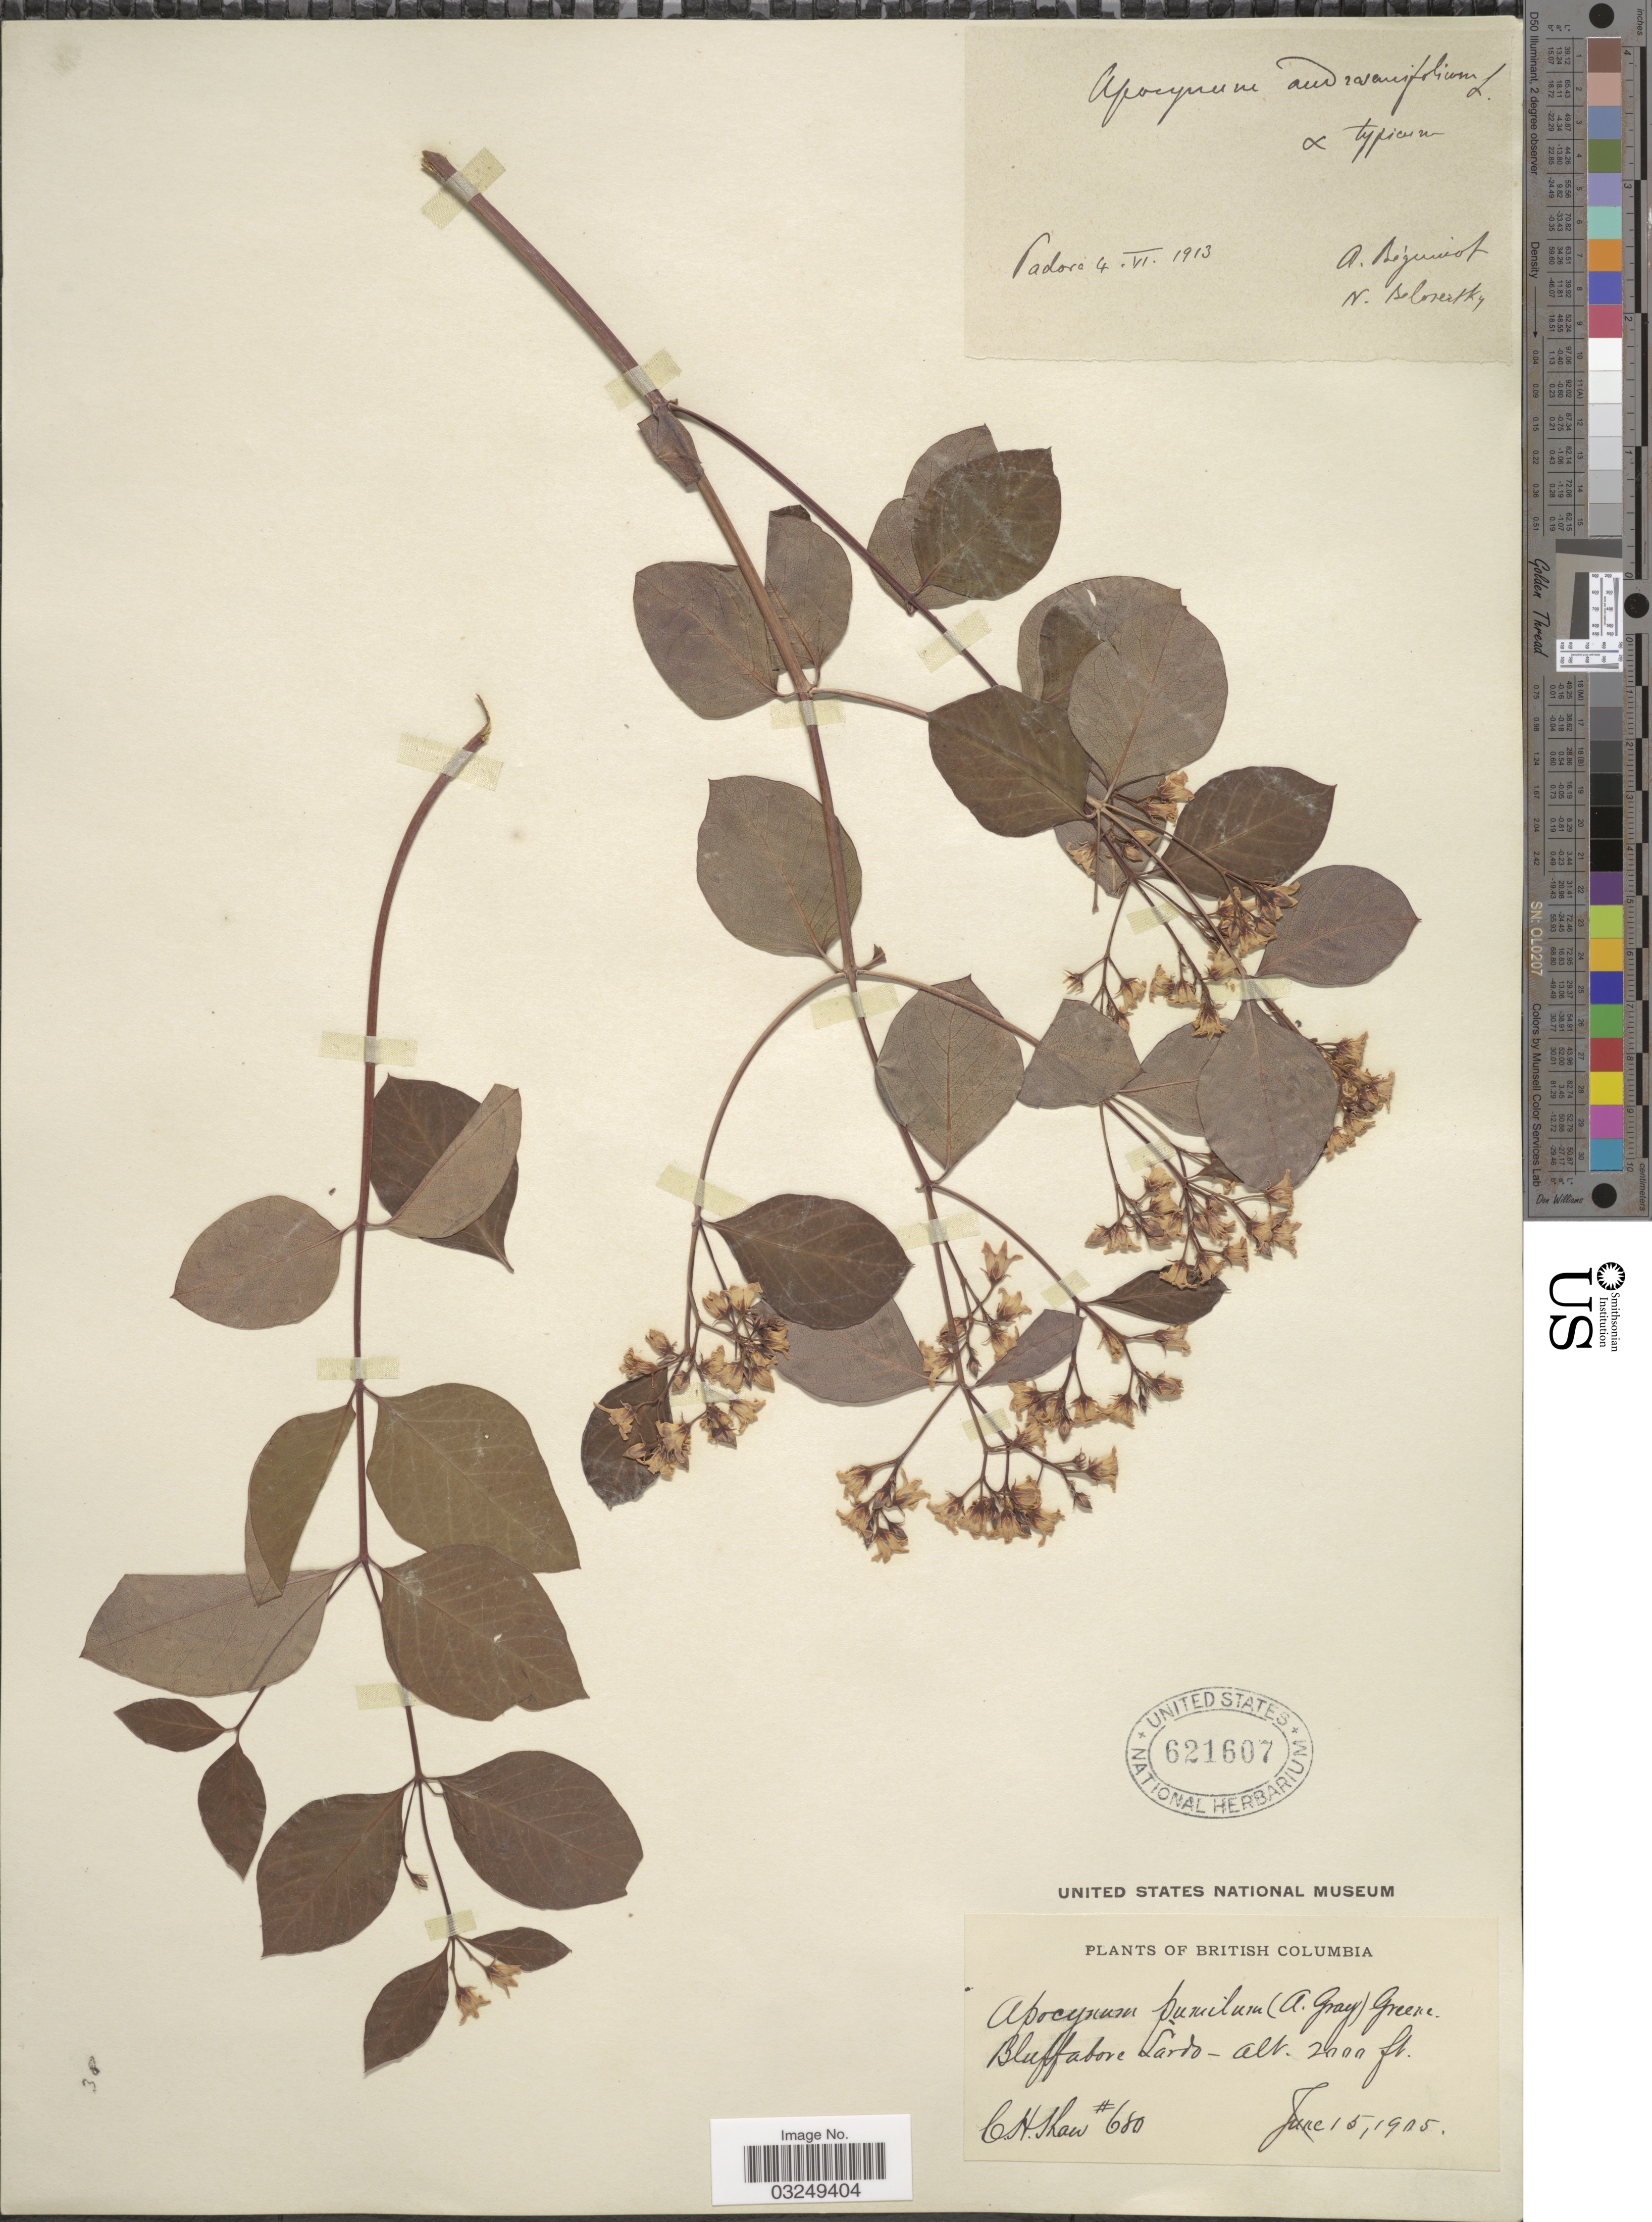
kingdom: Plantae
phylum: Tracheophyta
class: Magnoliopsida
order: Gentianales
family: Apocynaceae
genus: Apocynum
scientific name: Apocynum androsaemifolium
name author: L.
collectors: C. H. Shaw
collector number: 680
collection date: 1905-06-15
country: Canada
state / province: British Columbia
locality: Bluff above Lardo.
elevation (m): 610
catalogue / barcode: US 621607